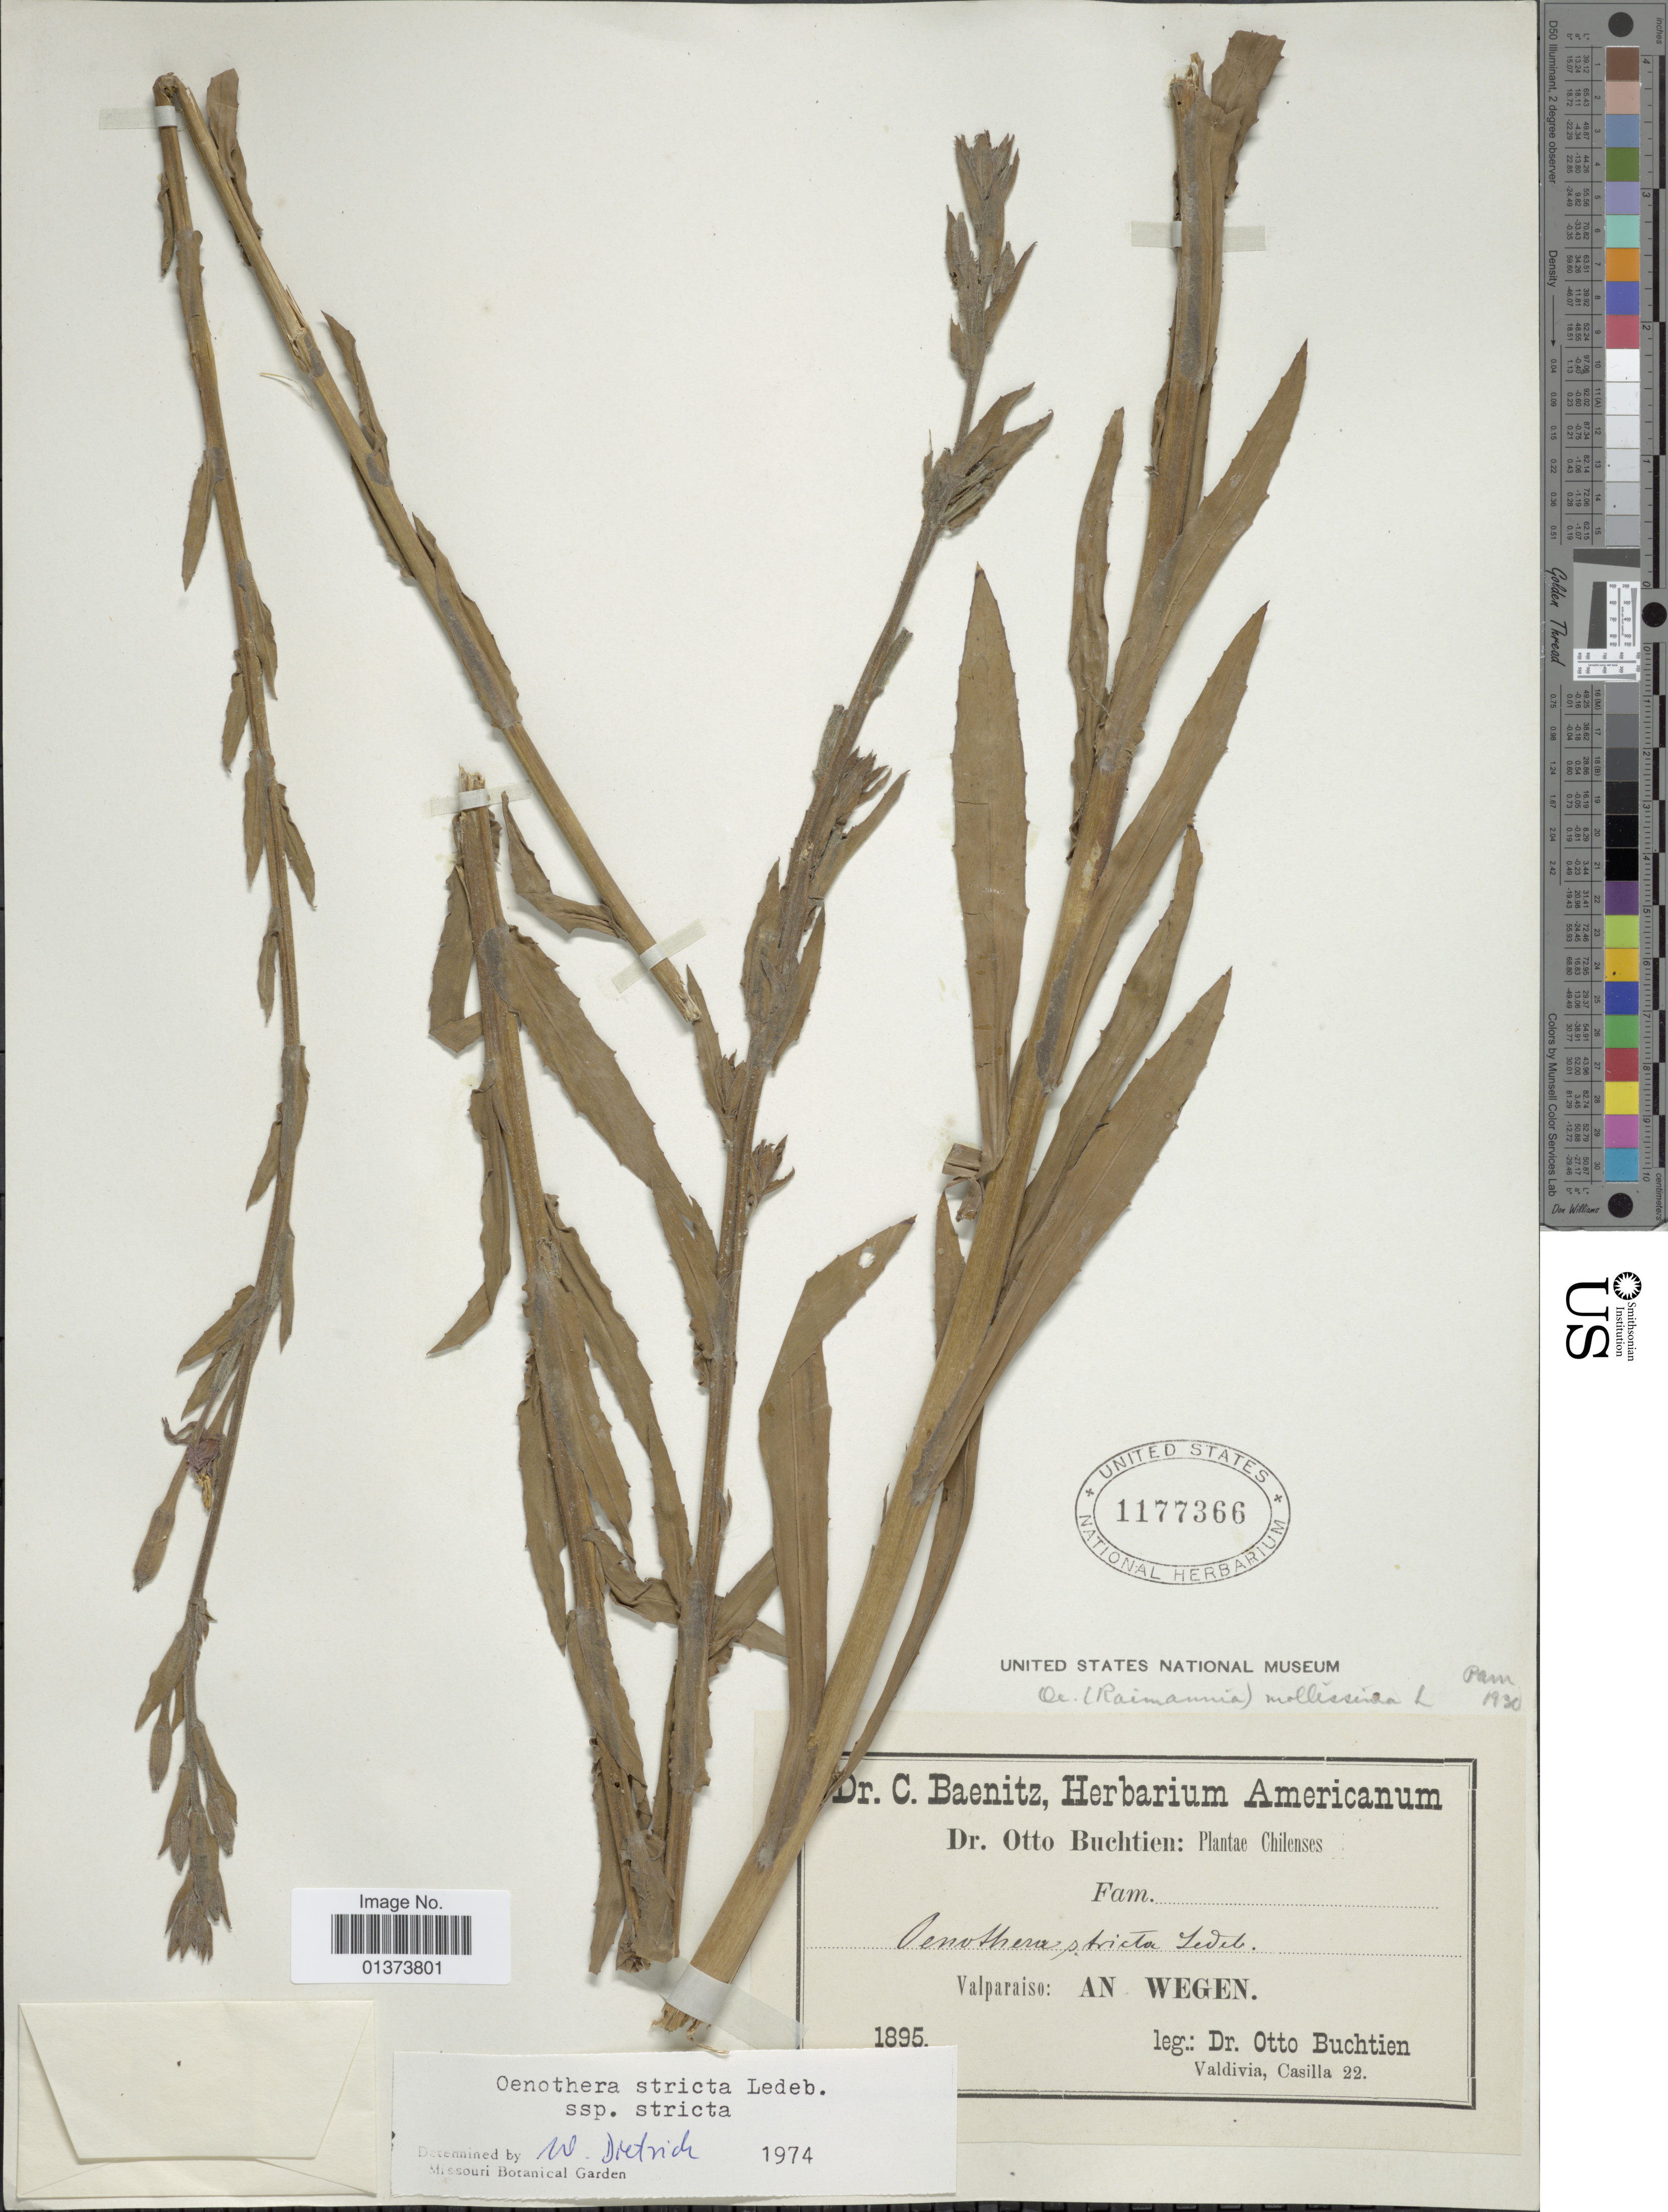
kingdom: Plantae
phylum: Tracheophyta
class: Magnoliopsida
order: Myrtales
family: Onagraceae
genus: Oenothera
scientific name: Oenothera stricta subsp. stricta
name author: Ledeb. ex Link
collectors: O. Buchtien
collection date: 1895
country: Chile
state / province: Valparaíso (V)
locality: An Wegen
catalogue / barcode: US 1177366